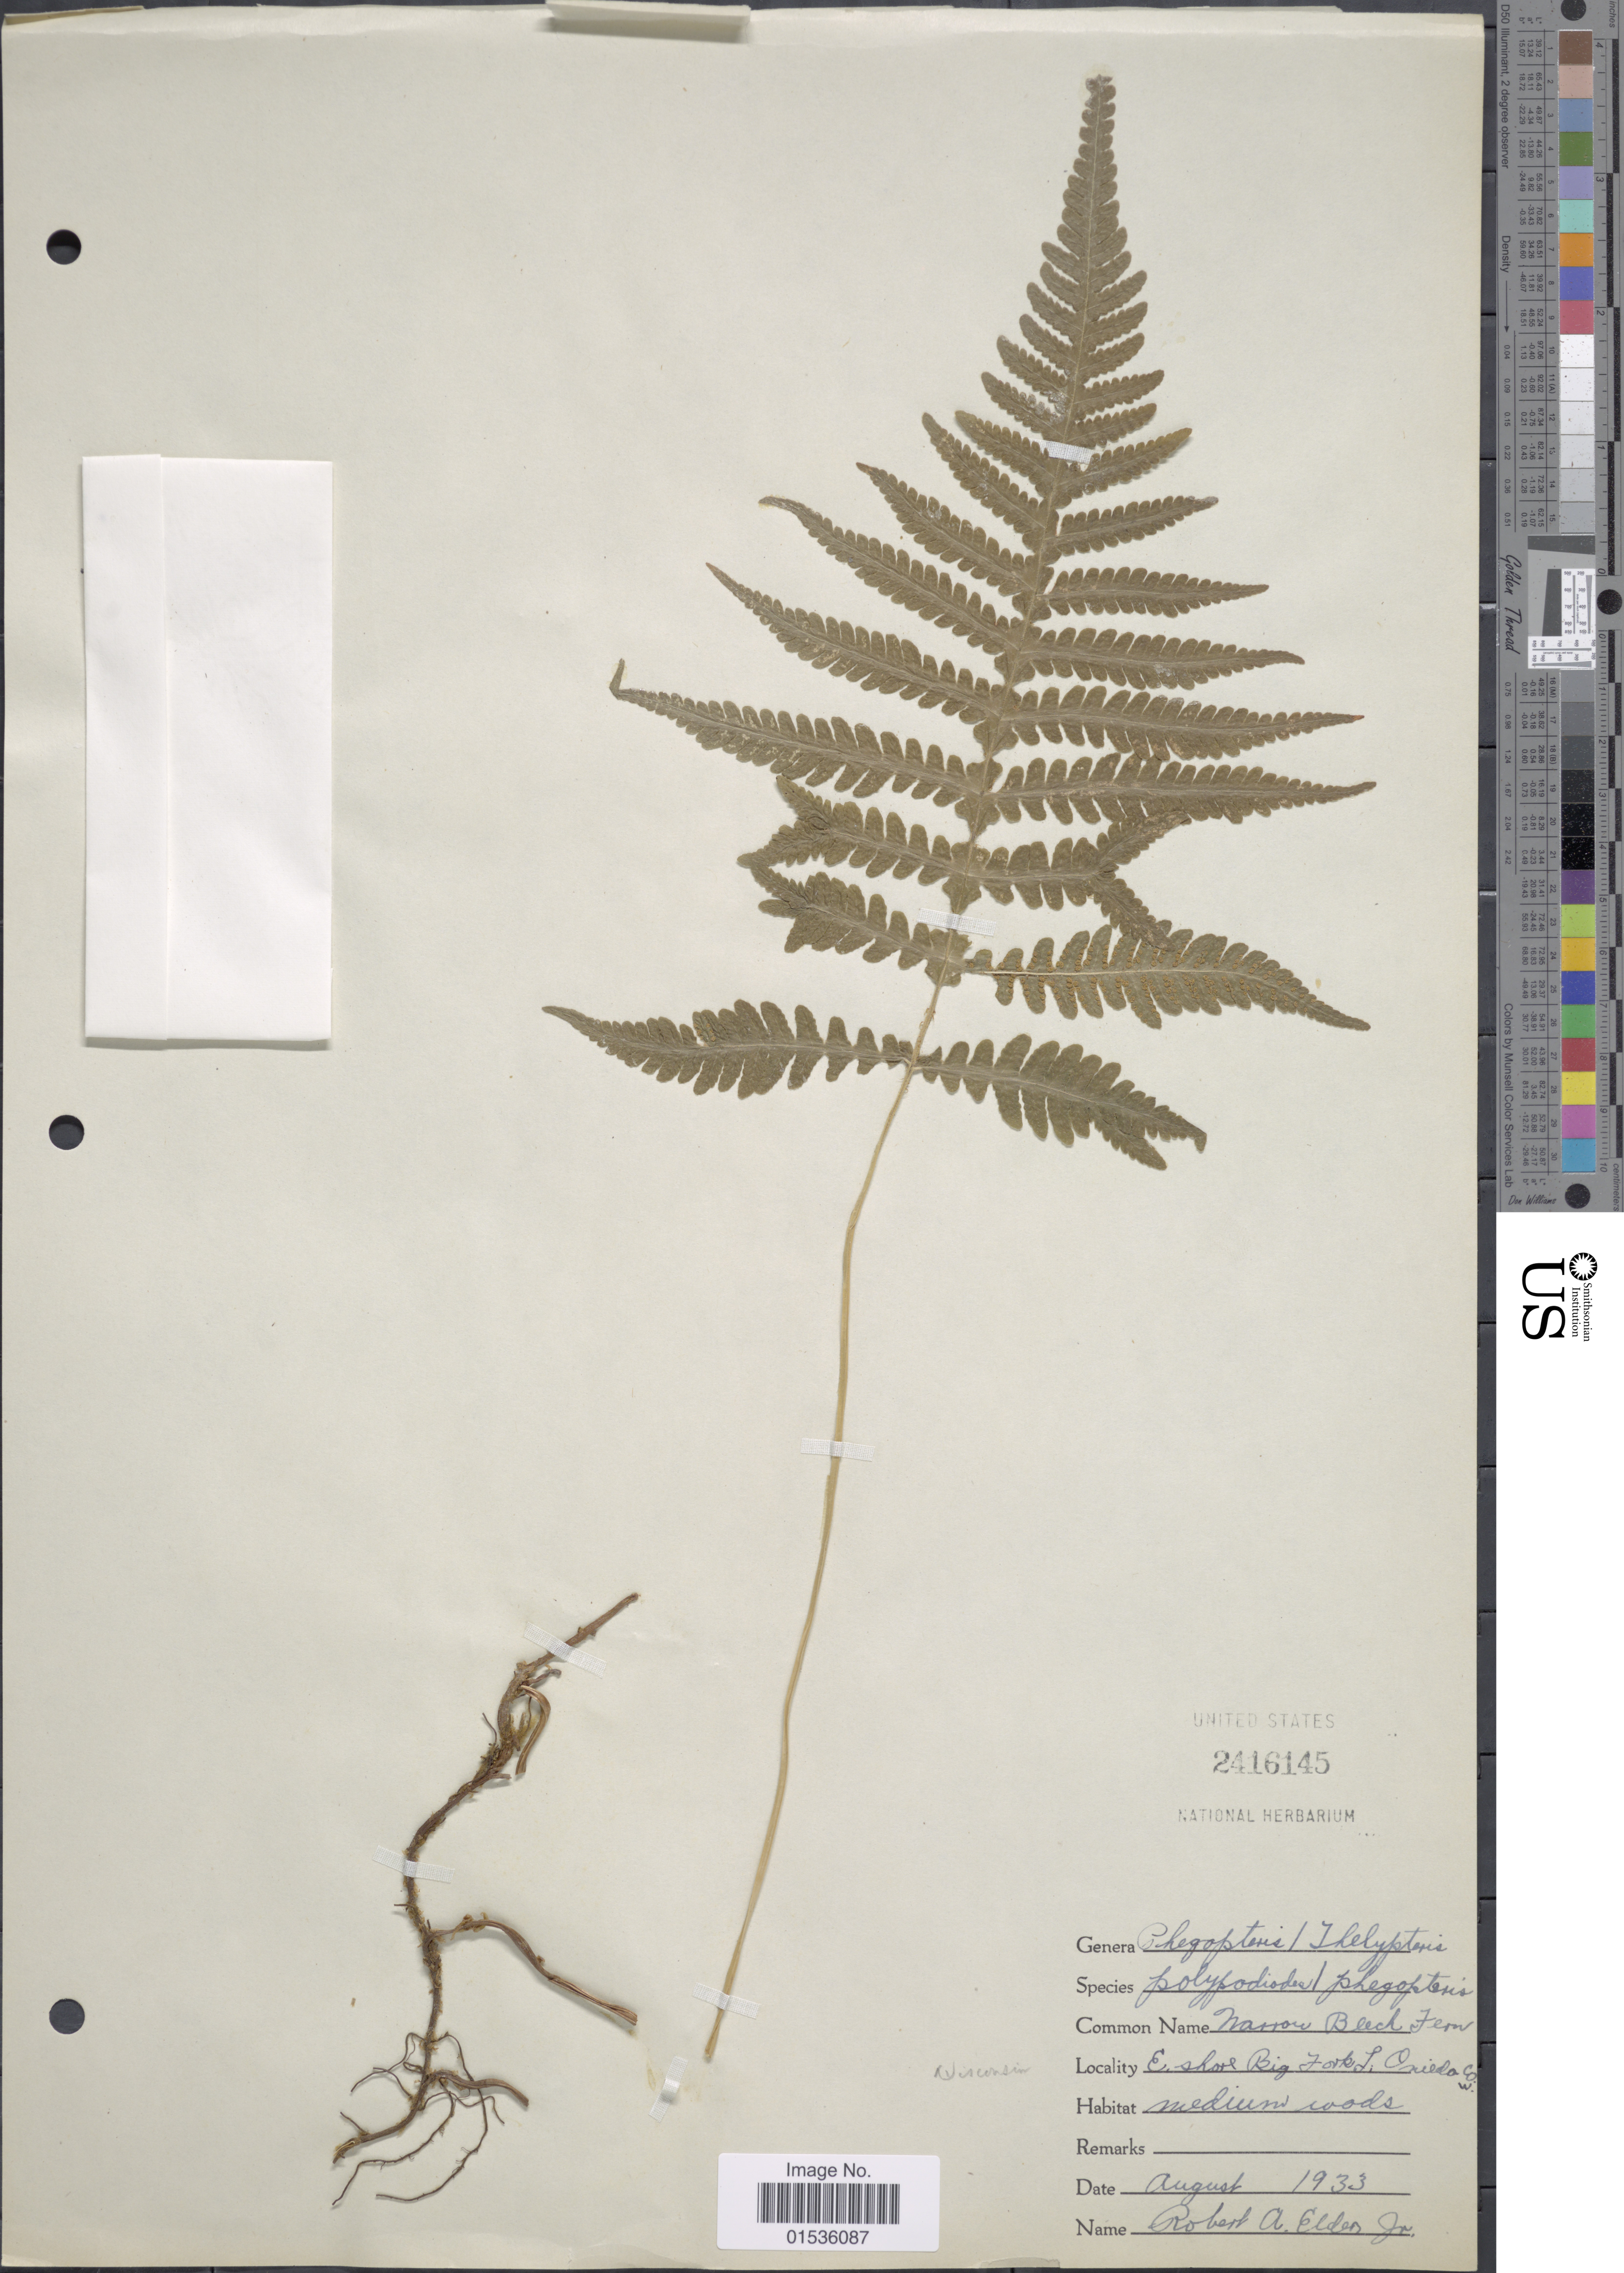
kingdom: Plantae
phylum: Tracheophyta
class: Polypodiopsida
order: Polypodiales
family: Thelypteridaceae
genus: Phegopteris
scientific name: Phegopteris connectilis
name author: (Michx.) Watt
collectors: R. E. Elder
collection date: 1933-08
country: United States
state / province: Wisconsin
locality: E. shore Big Fork L. Onieda Co. W.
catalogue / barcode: US 2416145